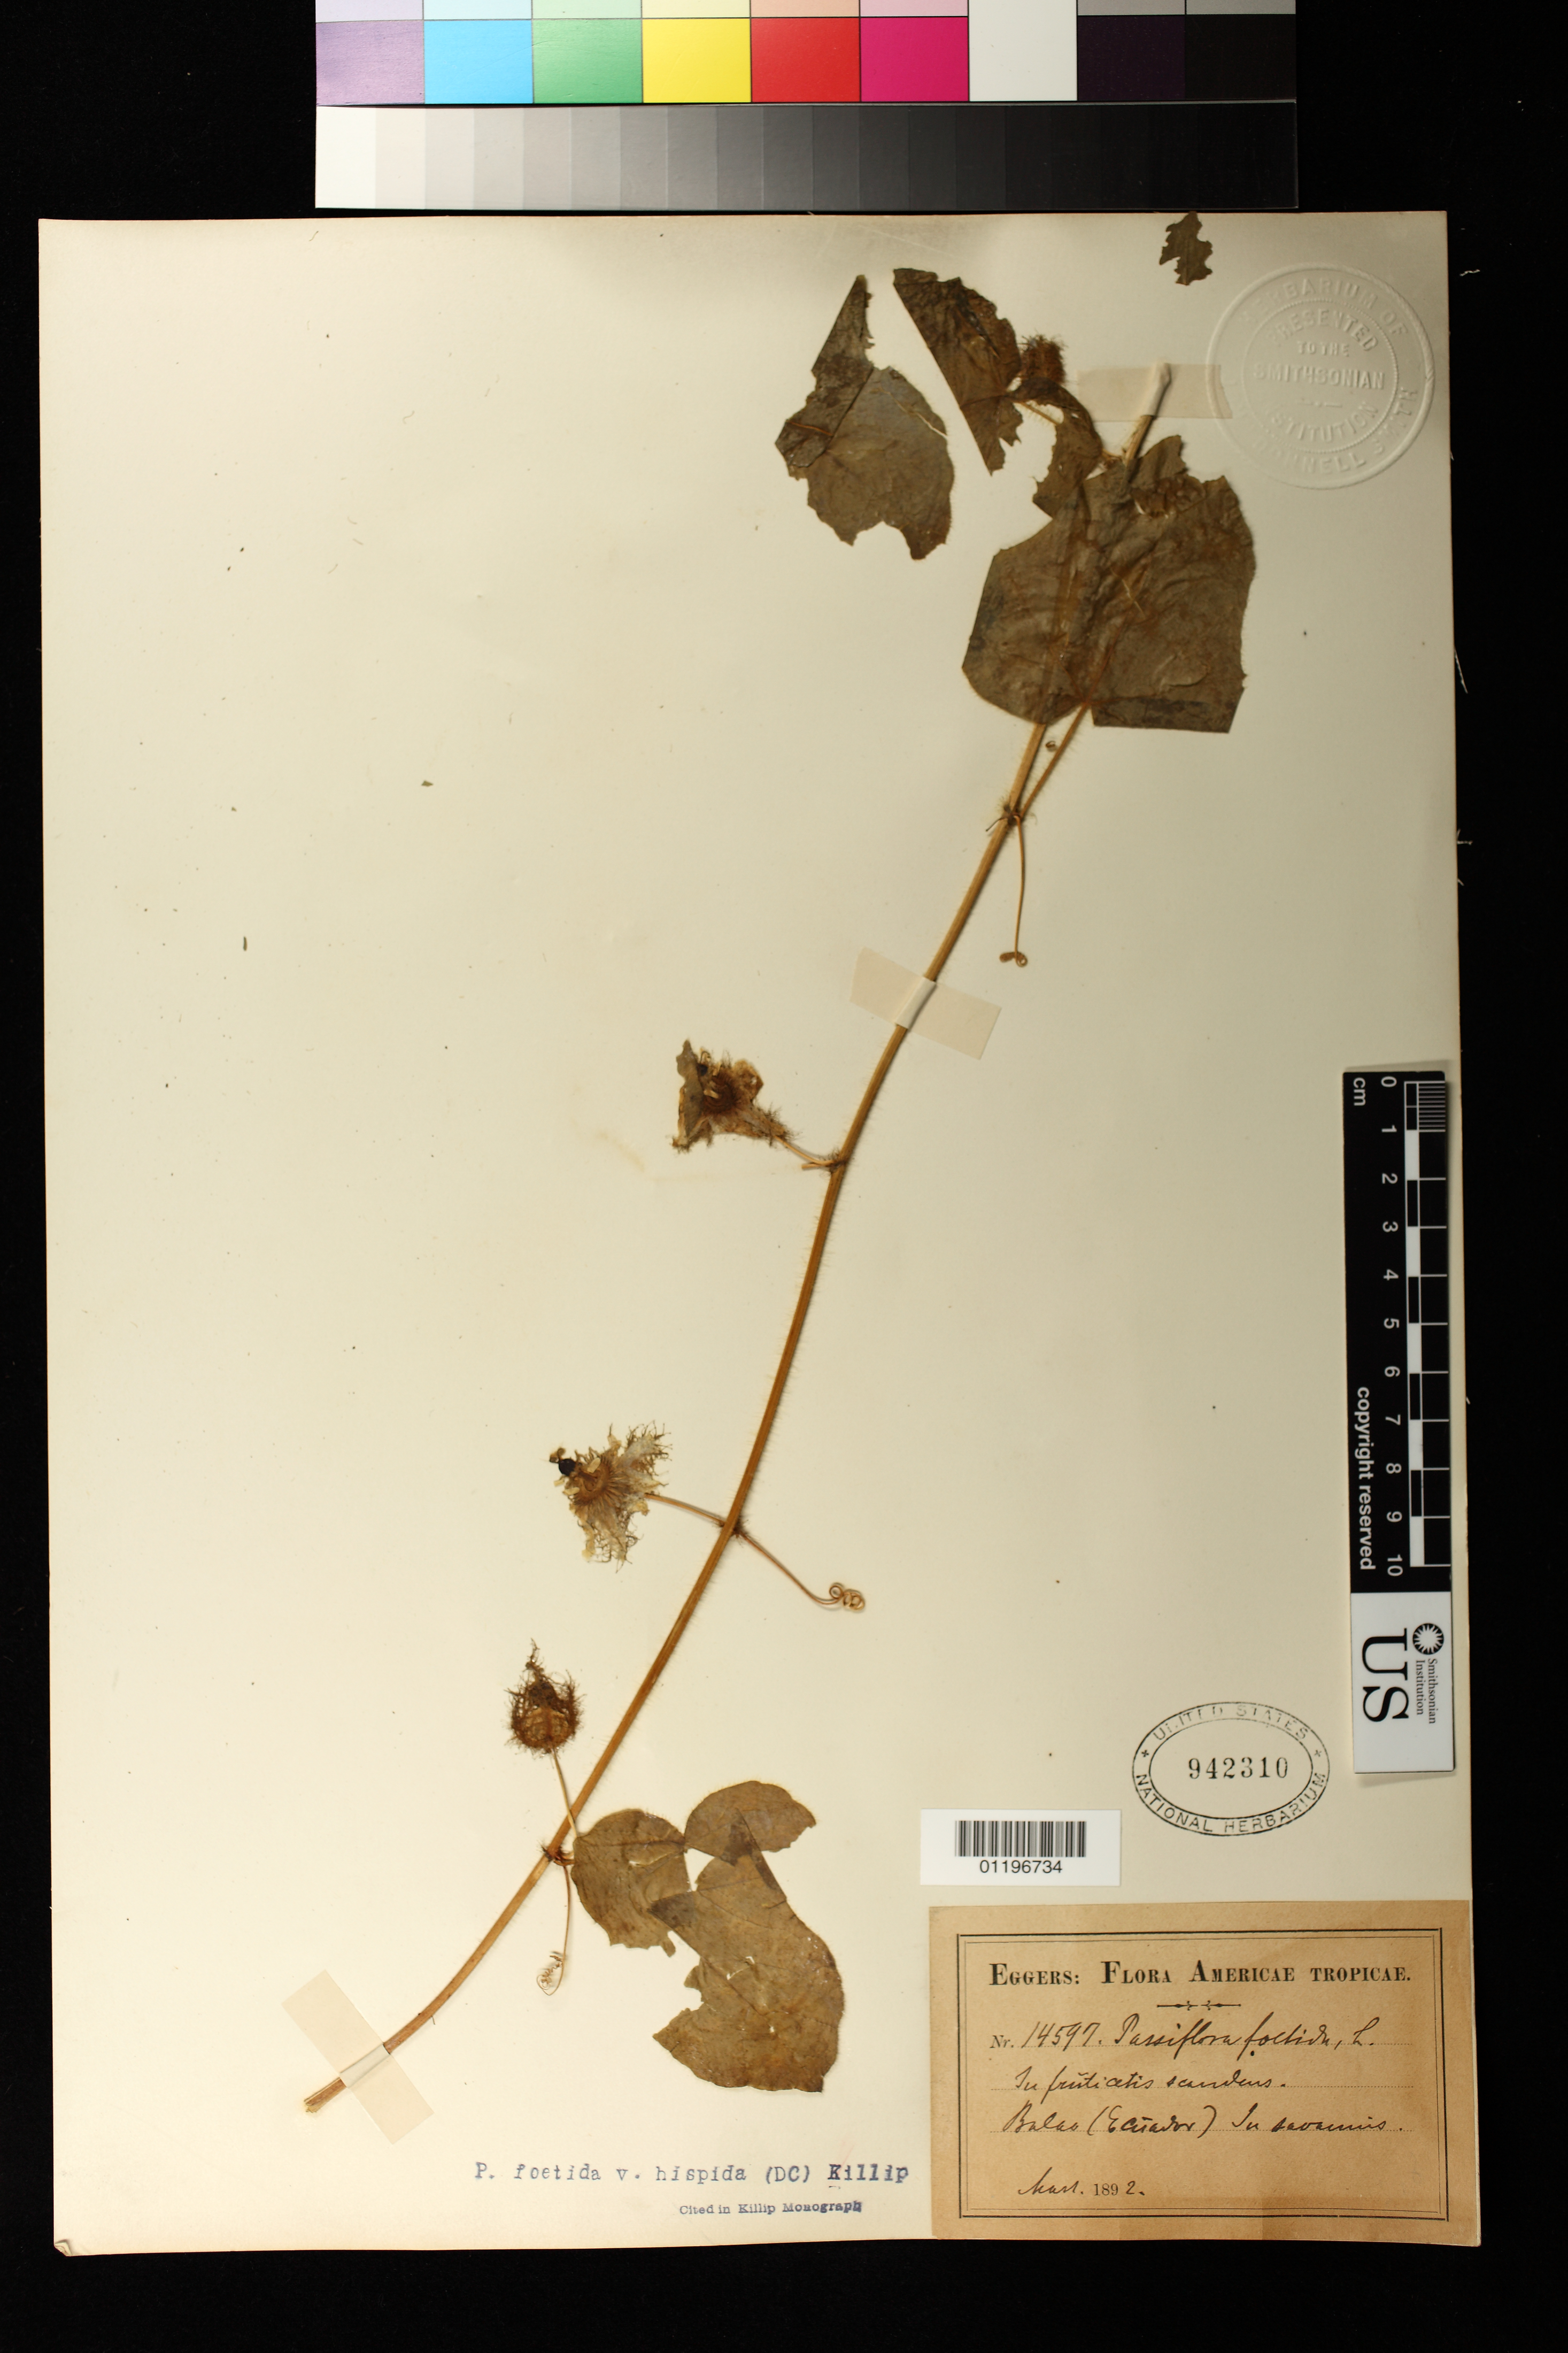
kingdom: Plantae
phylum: Tracheophyta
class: Magnoliopsida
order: Malpighiales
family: Passifloraceae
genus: Passiflora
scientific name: Passiflora foetida var. hispida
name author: (DC. ex Triana & Planch.) Killip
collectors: H. F. A. von Eggers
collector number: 14597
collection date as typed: Jan 1892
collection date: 1892-01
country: Ecuador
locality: Bulao.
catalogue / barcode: US 942310